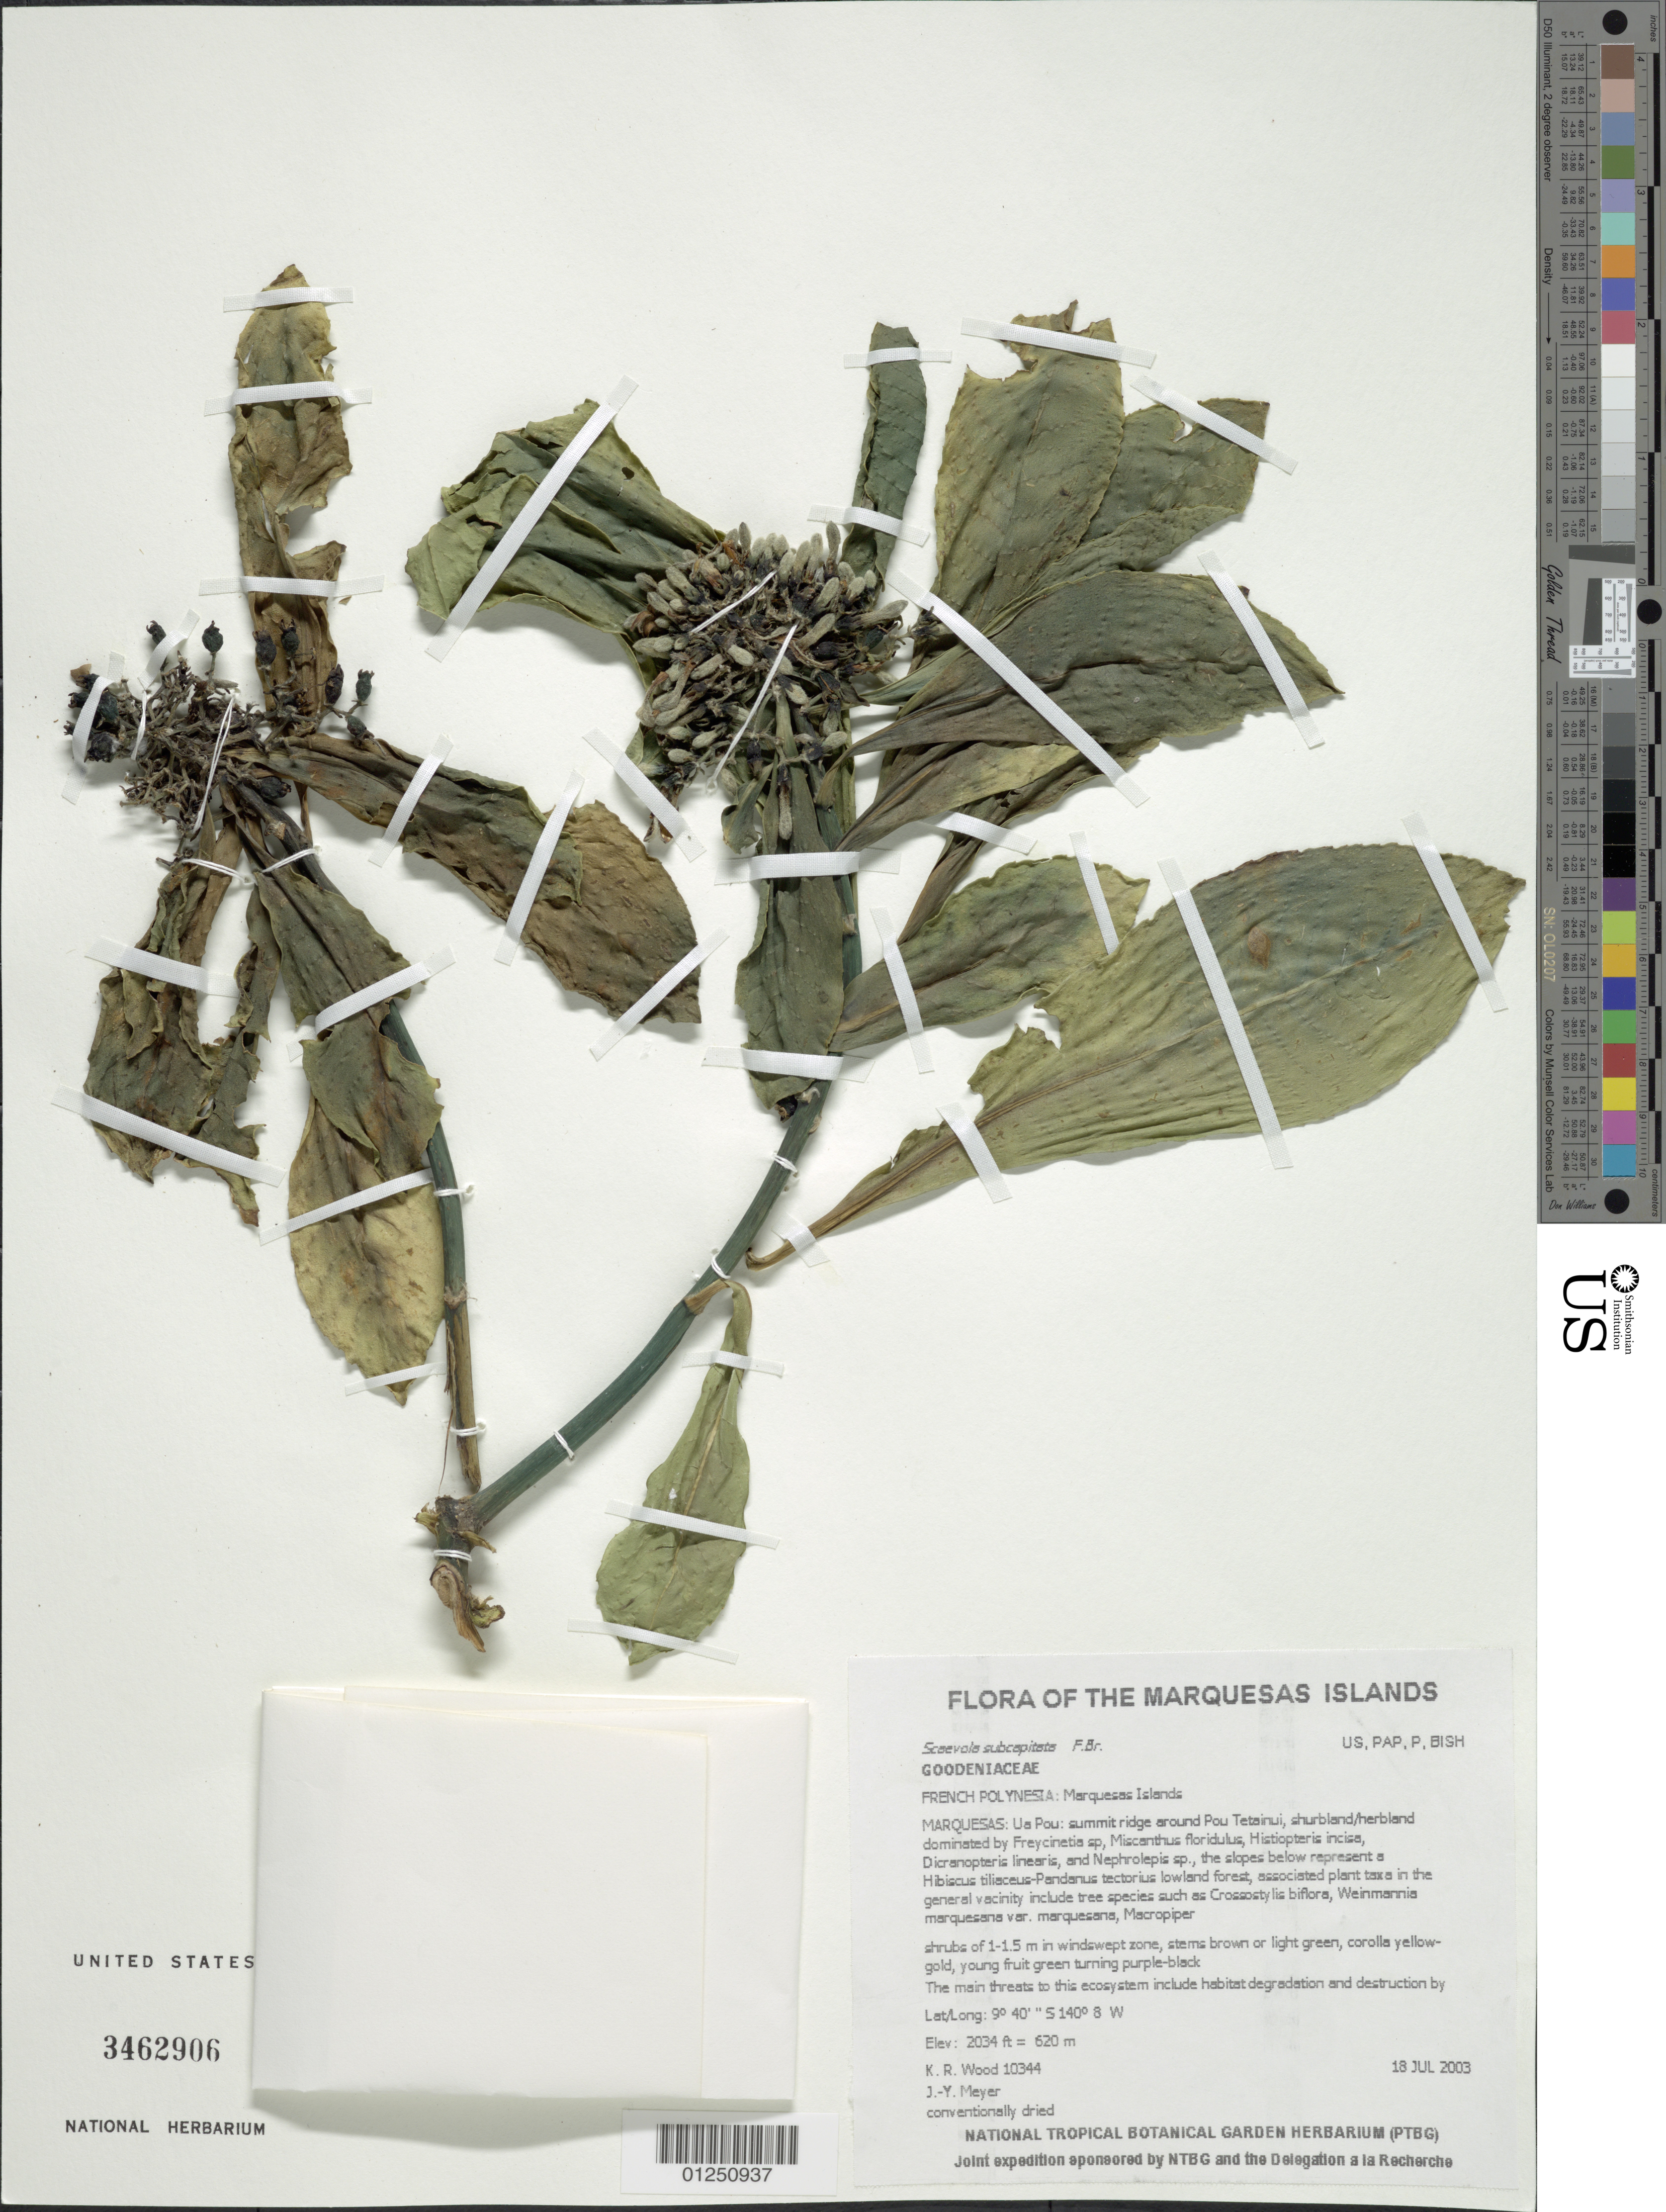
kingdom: Plantae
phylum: Tracheophyta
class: Magnoliopsida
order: Asterales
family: Goodeniaceae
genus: Scaevola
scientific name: Scaevola subcapitata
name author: F. Br.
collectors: K. R. Wood & J.-Y. Meyer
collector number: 10344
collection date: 2003-07-18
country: French Polynesia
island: Ua Pou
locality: Summit ridge around Pou Tetainui, shurbland/herbland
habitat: Upper slope, 230 deg NW aspect, steep slope, open, wet. The slopes below represent a Hibiscus tiliaceus-Pandanus tectorius lowland forest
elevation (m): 620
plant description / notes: Habitat degradation and destruction by feral pigs, catastrophic extinction through environmental events, predation by rats that eat seeds, competition with non-native plant taxa such as Ageratum conyzoides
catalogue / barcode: US 3462906